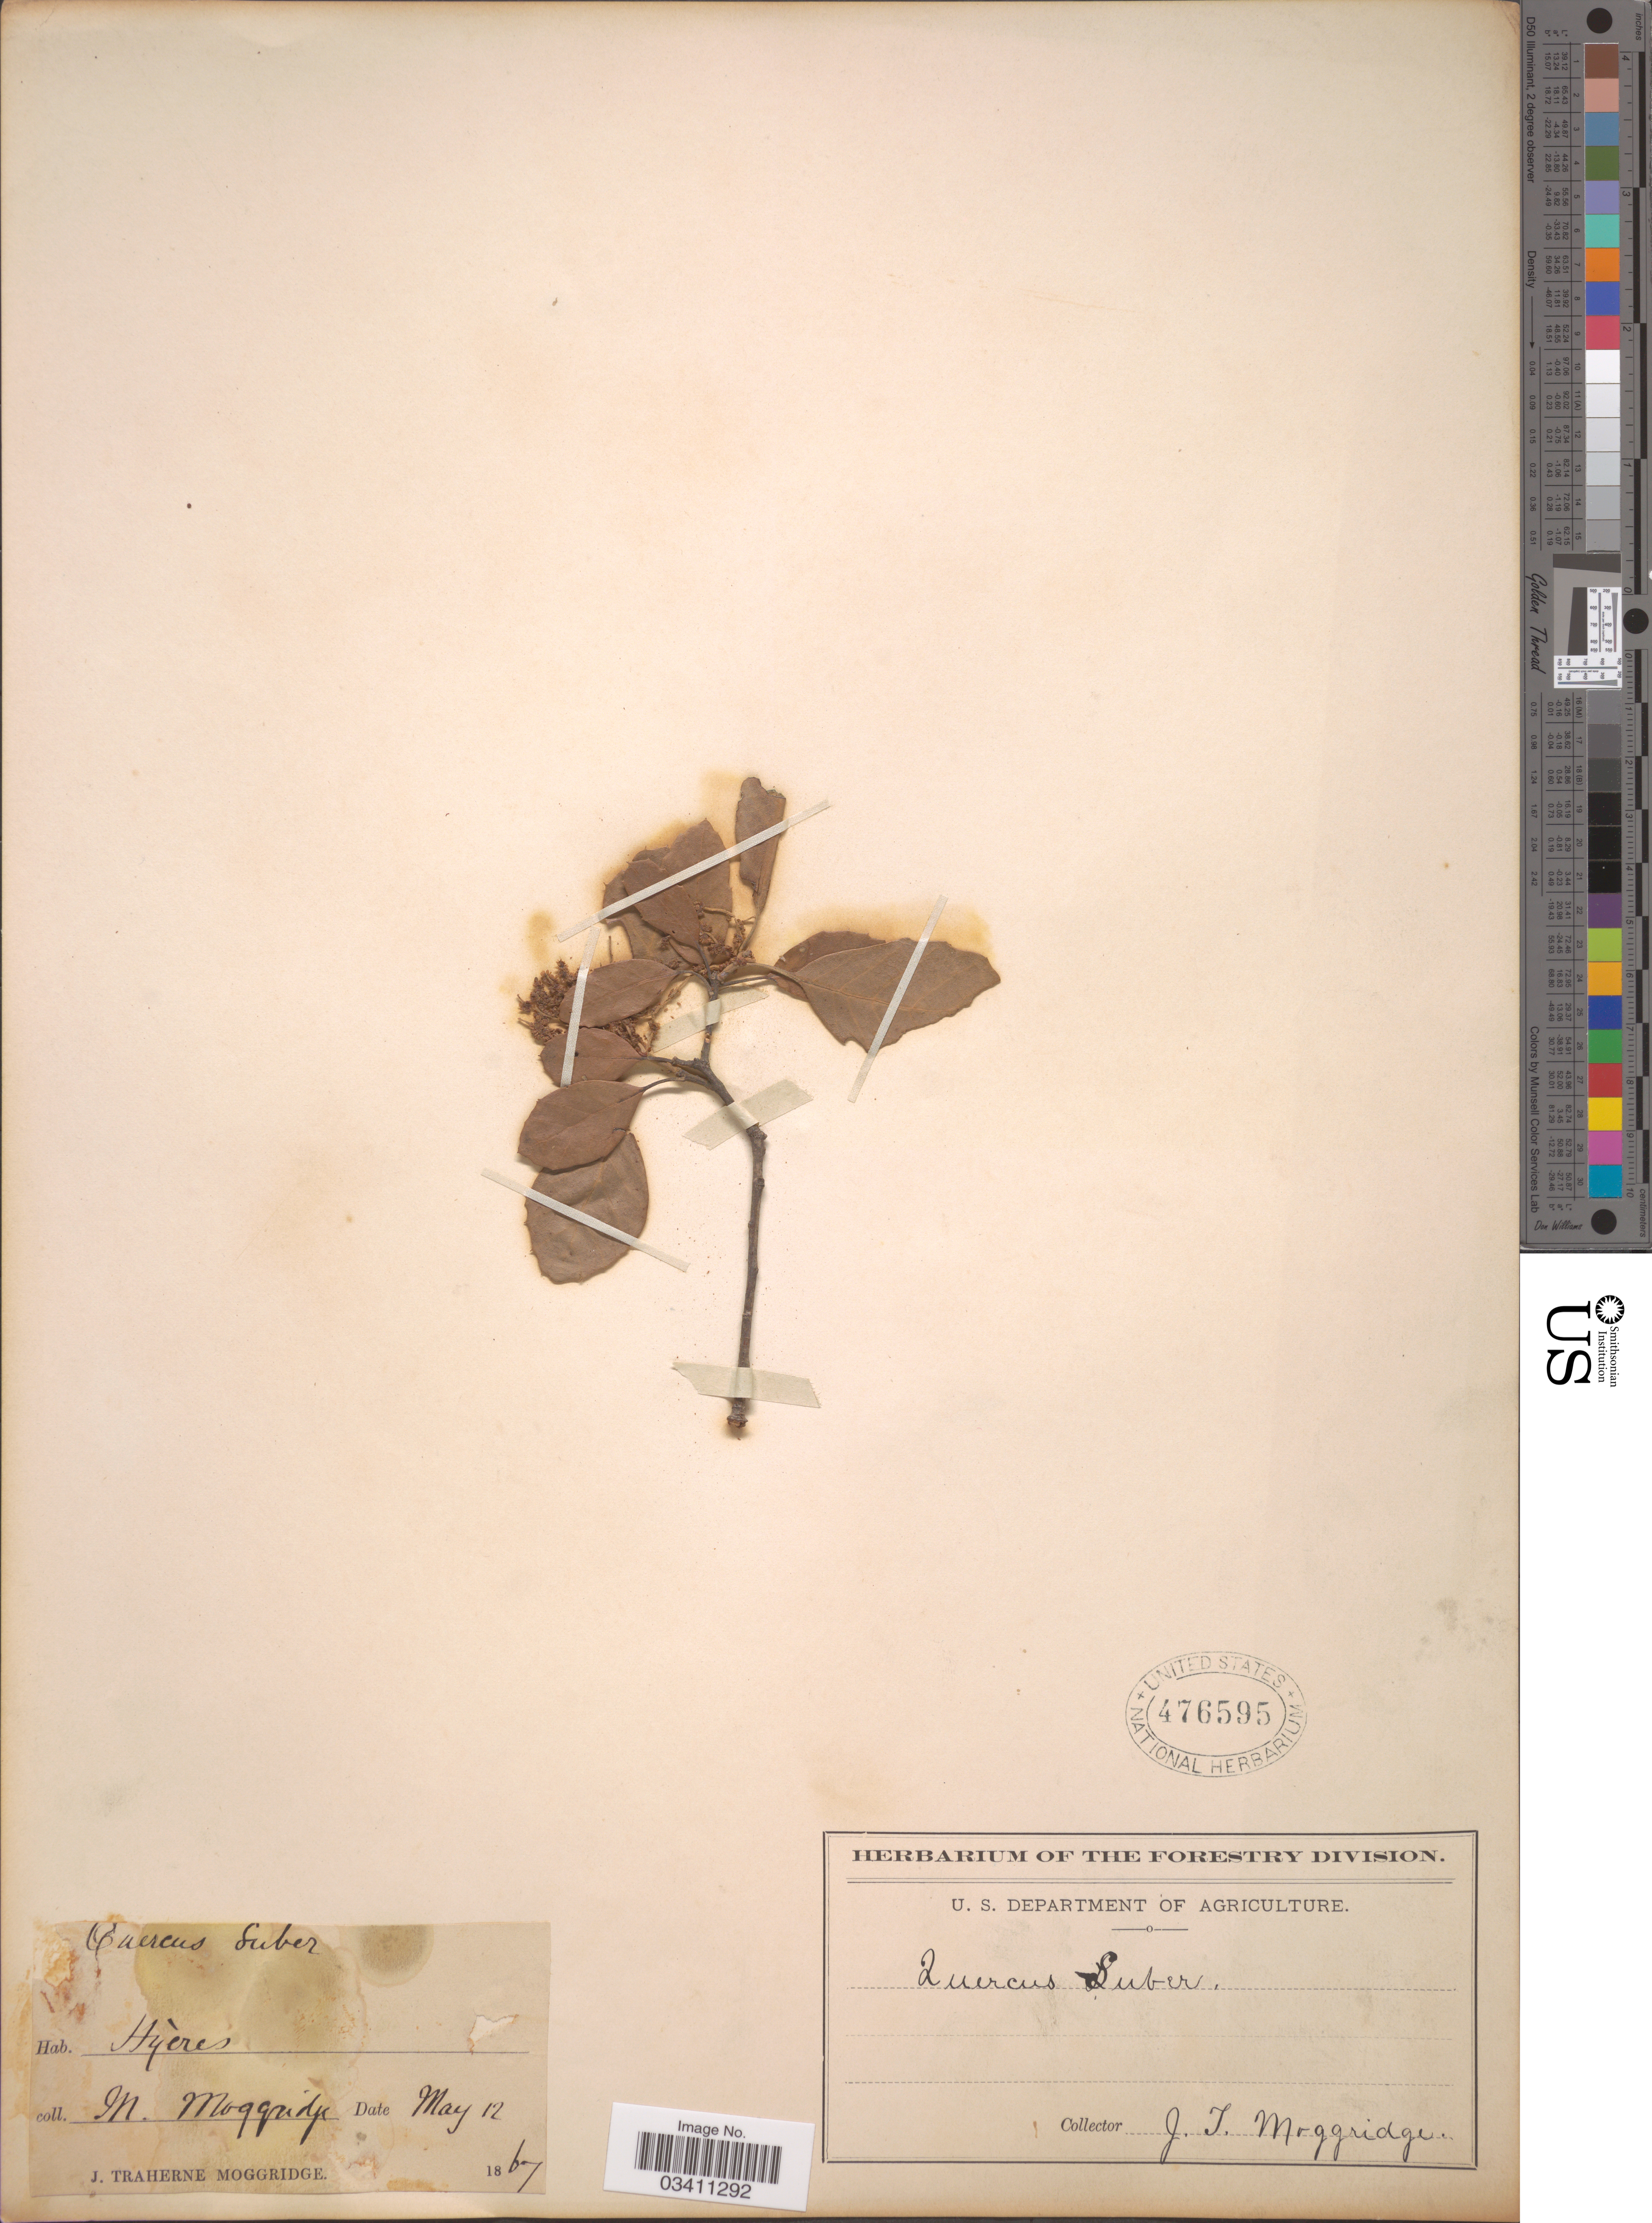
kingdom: Plantae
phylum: Tracheophyta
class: Magnoliopsida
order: Fagales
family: Fagaceae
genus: Quercus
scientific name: Quercus suber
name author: L.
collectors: M. Moggridge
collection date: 1867-05-12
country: France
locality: Hyères.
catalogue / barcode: US 476595